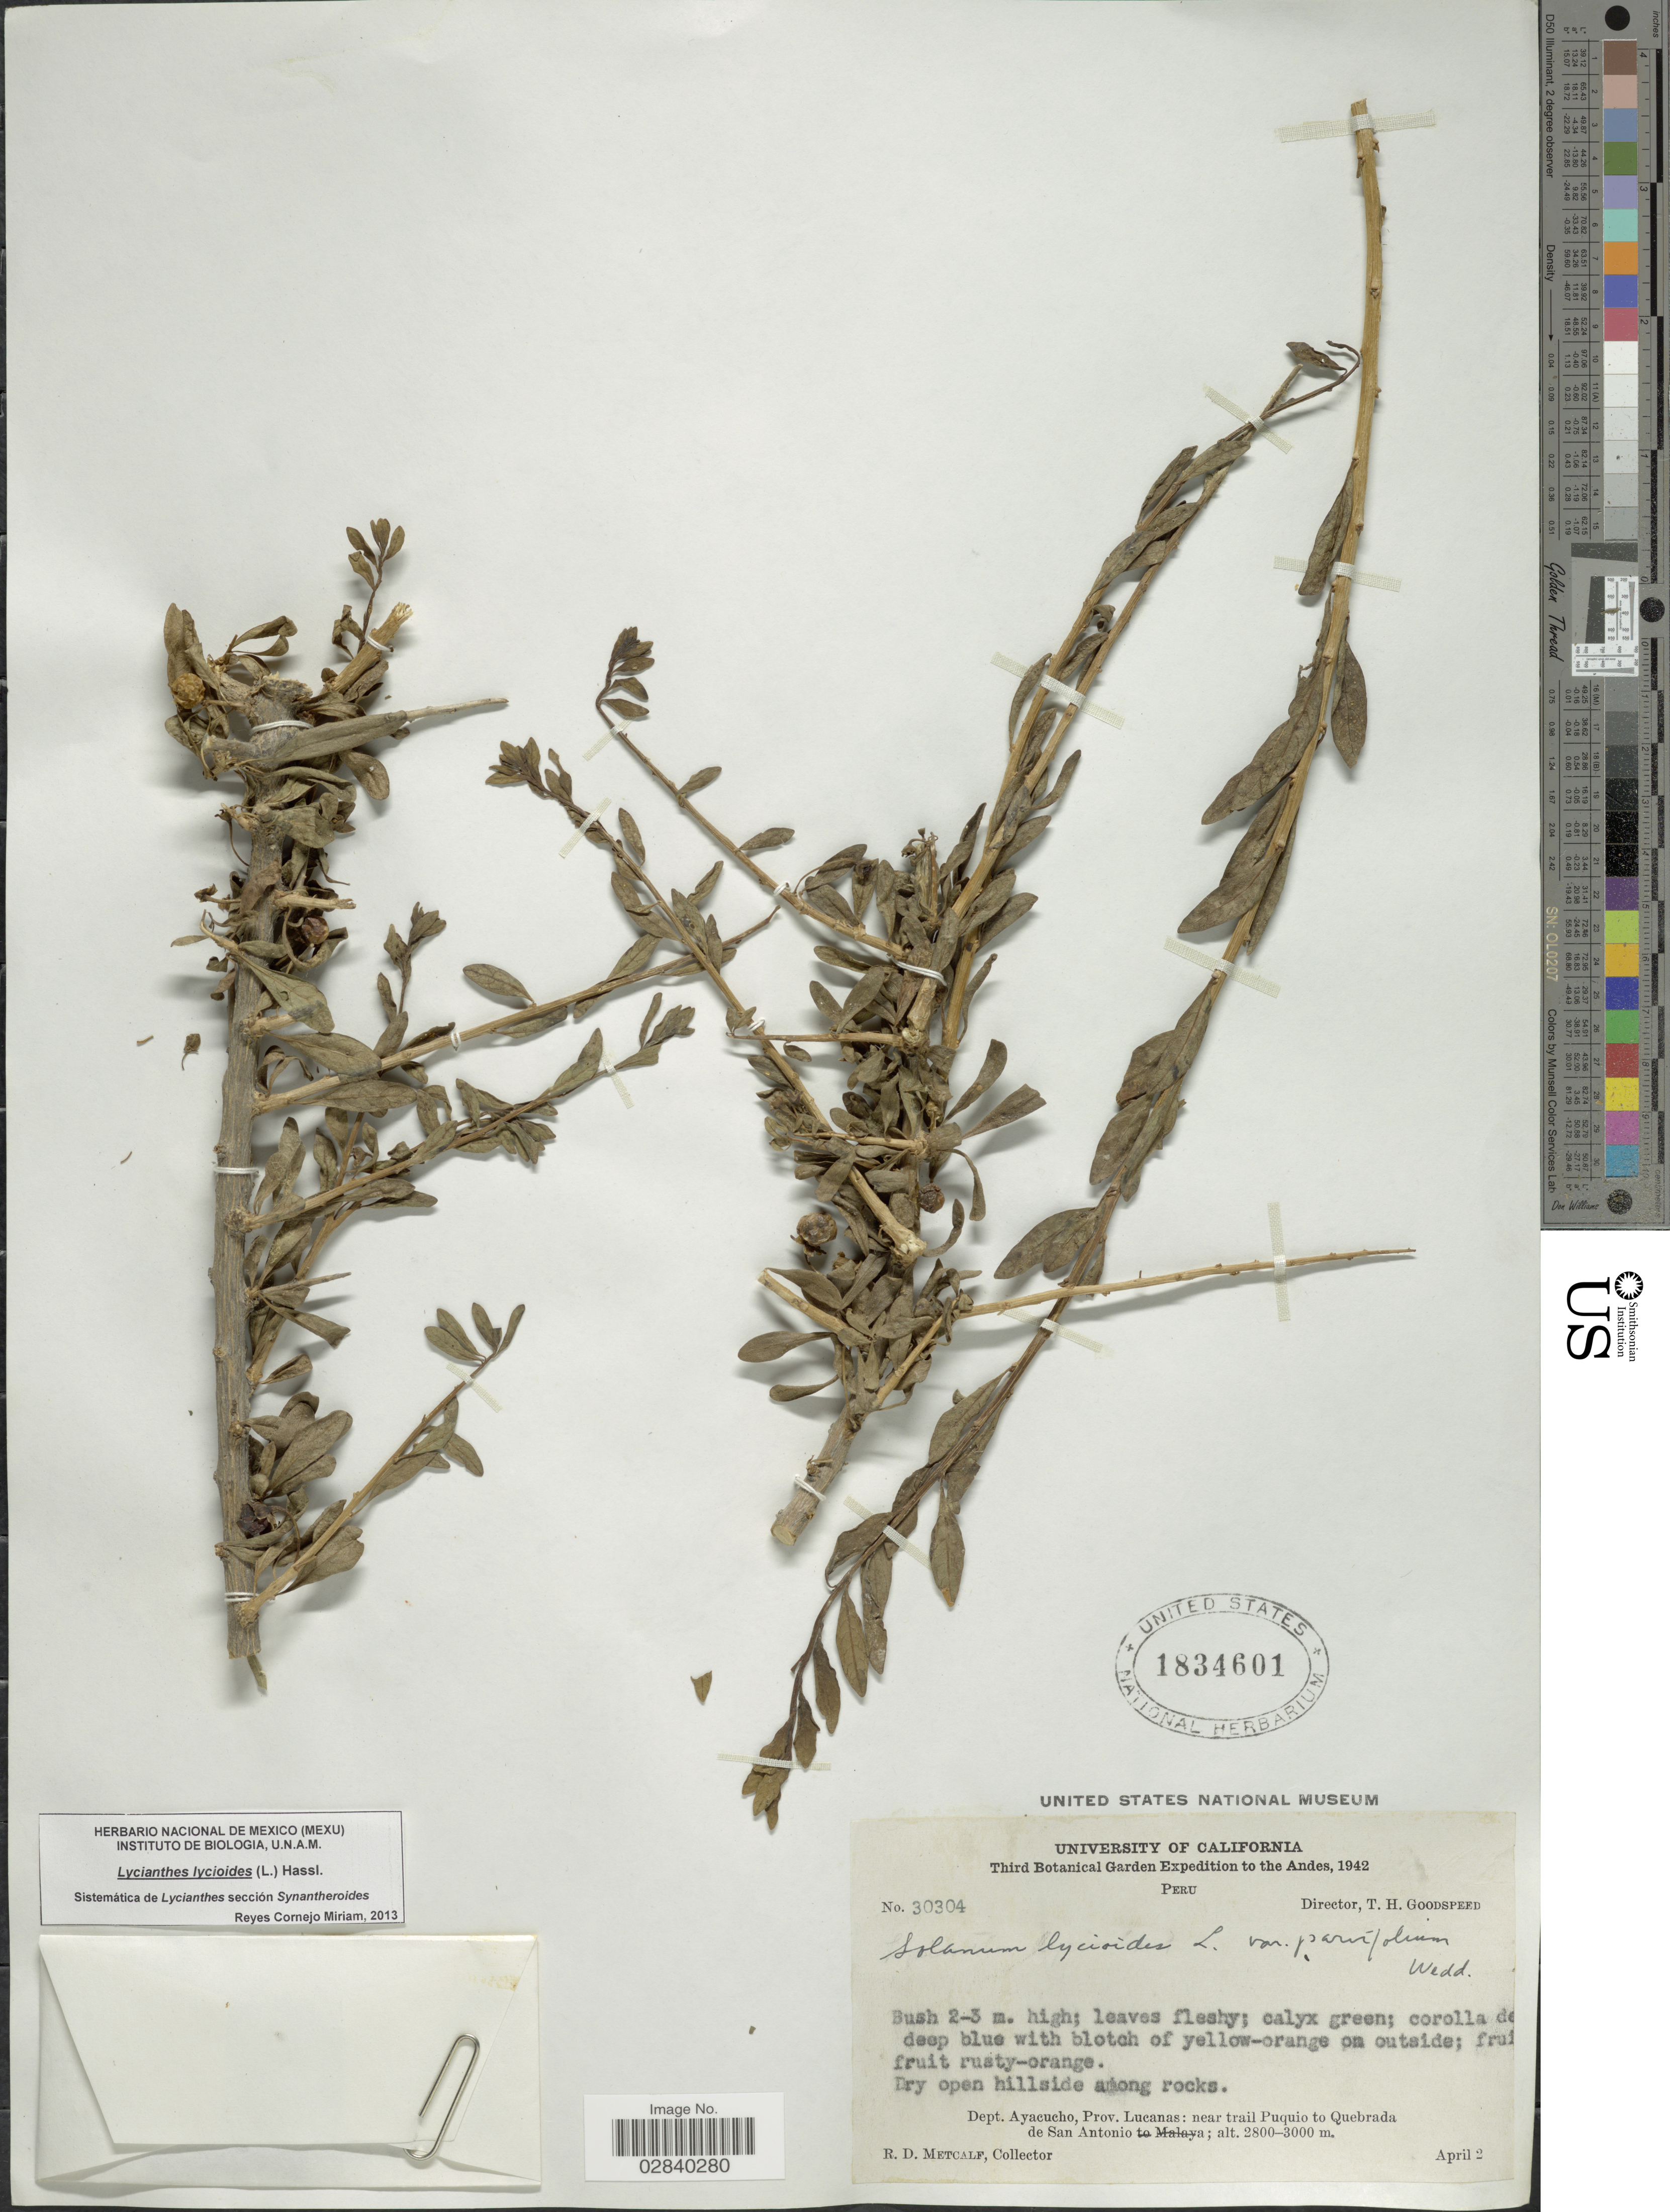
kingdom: Plantae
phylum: Tracheophyta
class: Magnoliopsida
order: Solanales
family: Solanaceae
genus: Lycianthes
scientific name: Lycianthes lycioides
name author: (L.) Hassl.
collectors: R. D. Metcalf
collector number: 30304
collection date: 1942-04-02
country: Peru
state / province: Ayacucho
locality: Andes. Dept. Ayacucho, Prov. Lucanas: near trail Puquio to Quebrada de San Antonio.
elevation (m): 2800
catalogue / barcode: US 1834601